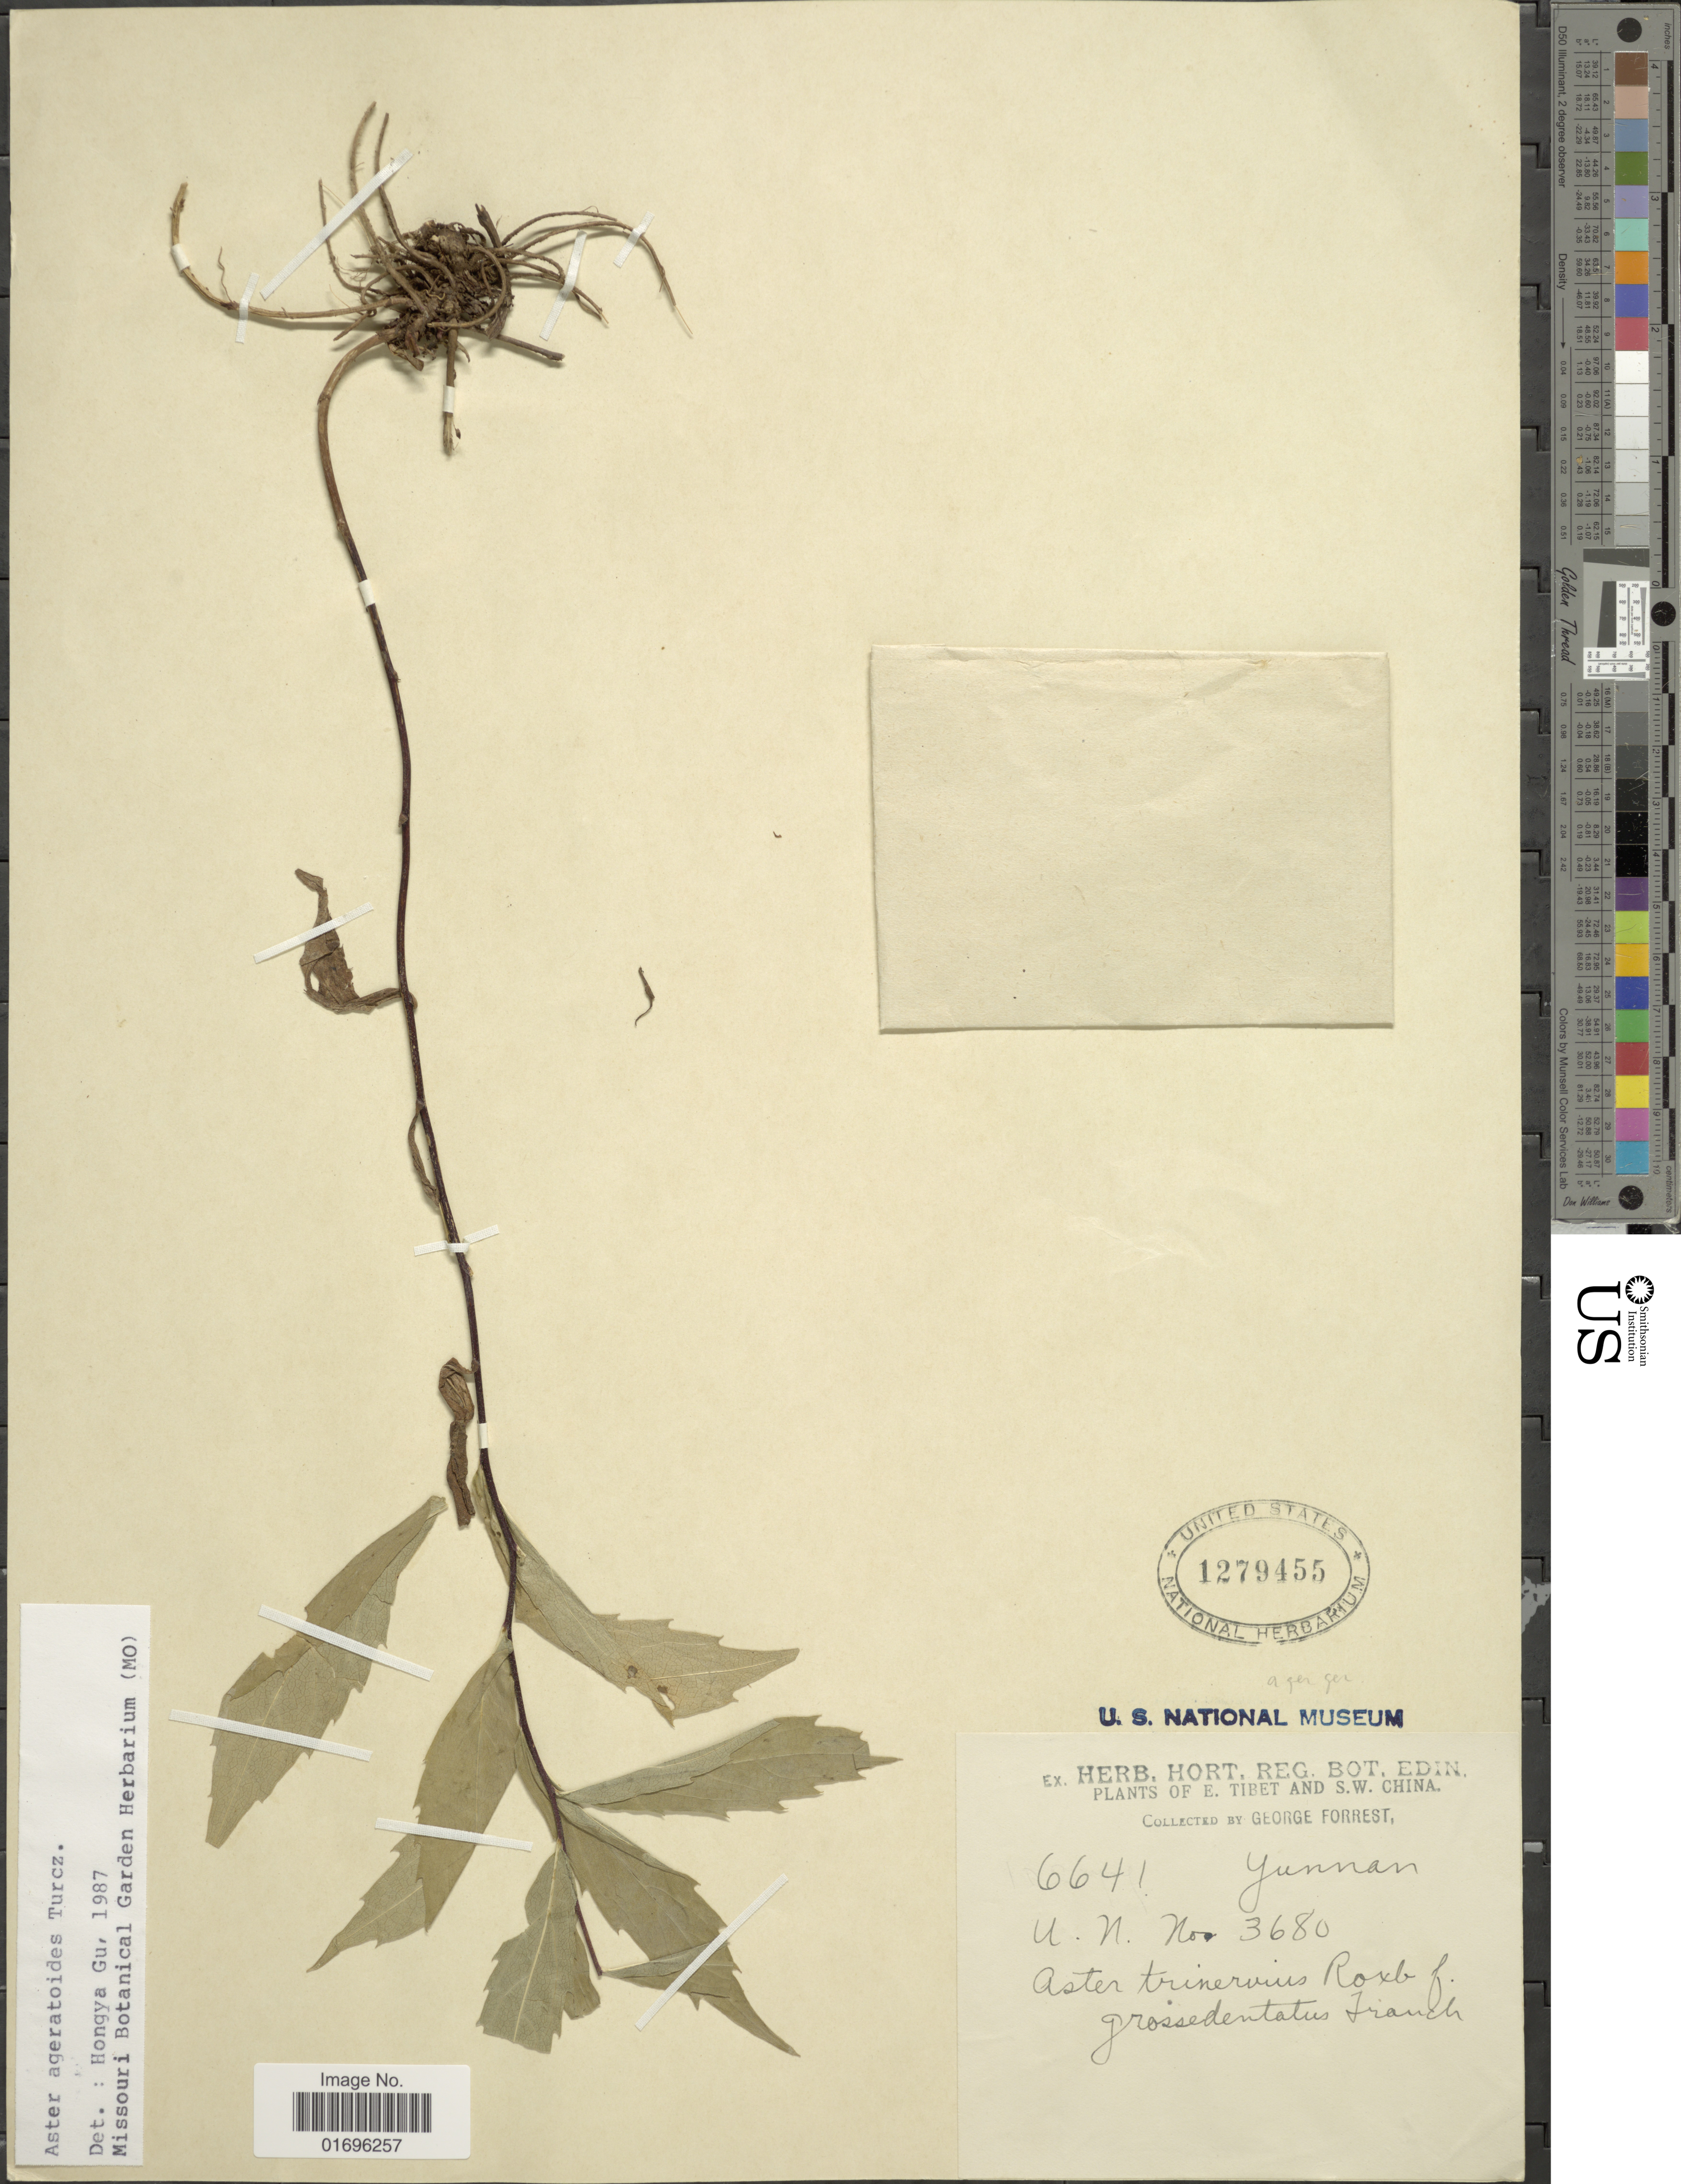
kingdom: Plantae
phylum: Tracheophyta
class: Magnoliopsida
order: Asterales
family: Asteraceae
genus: Aster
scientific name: Aster ageratoides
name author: Turcz.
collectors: G. Forrest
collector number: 6641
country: China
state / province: Yunnan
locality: E. Tibet and S.W. China.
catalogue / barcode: US 1279455